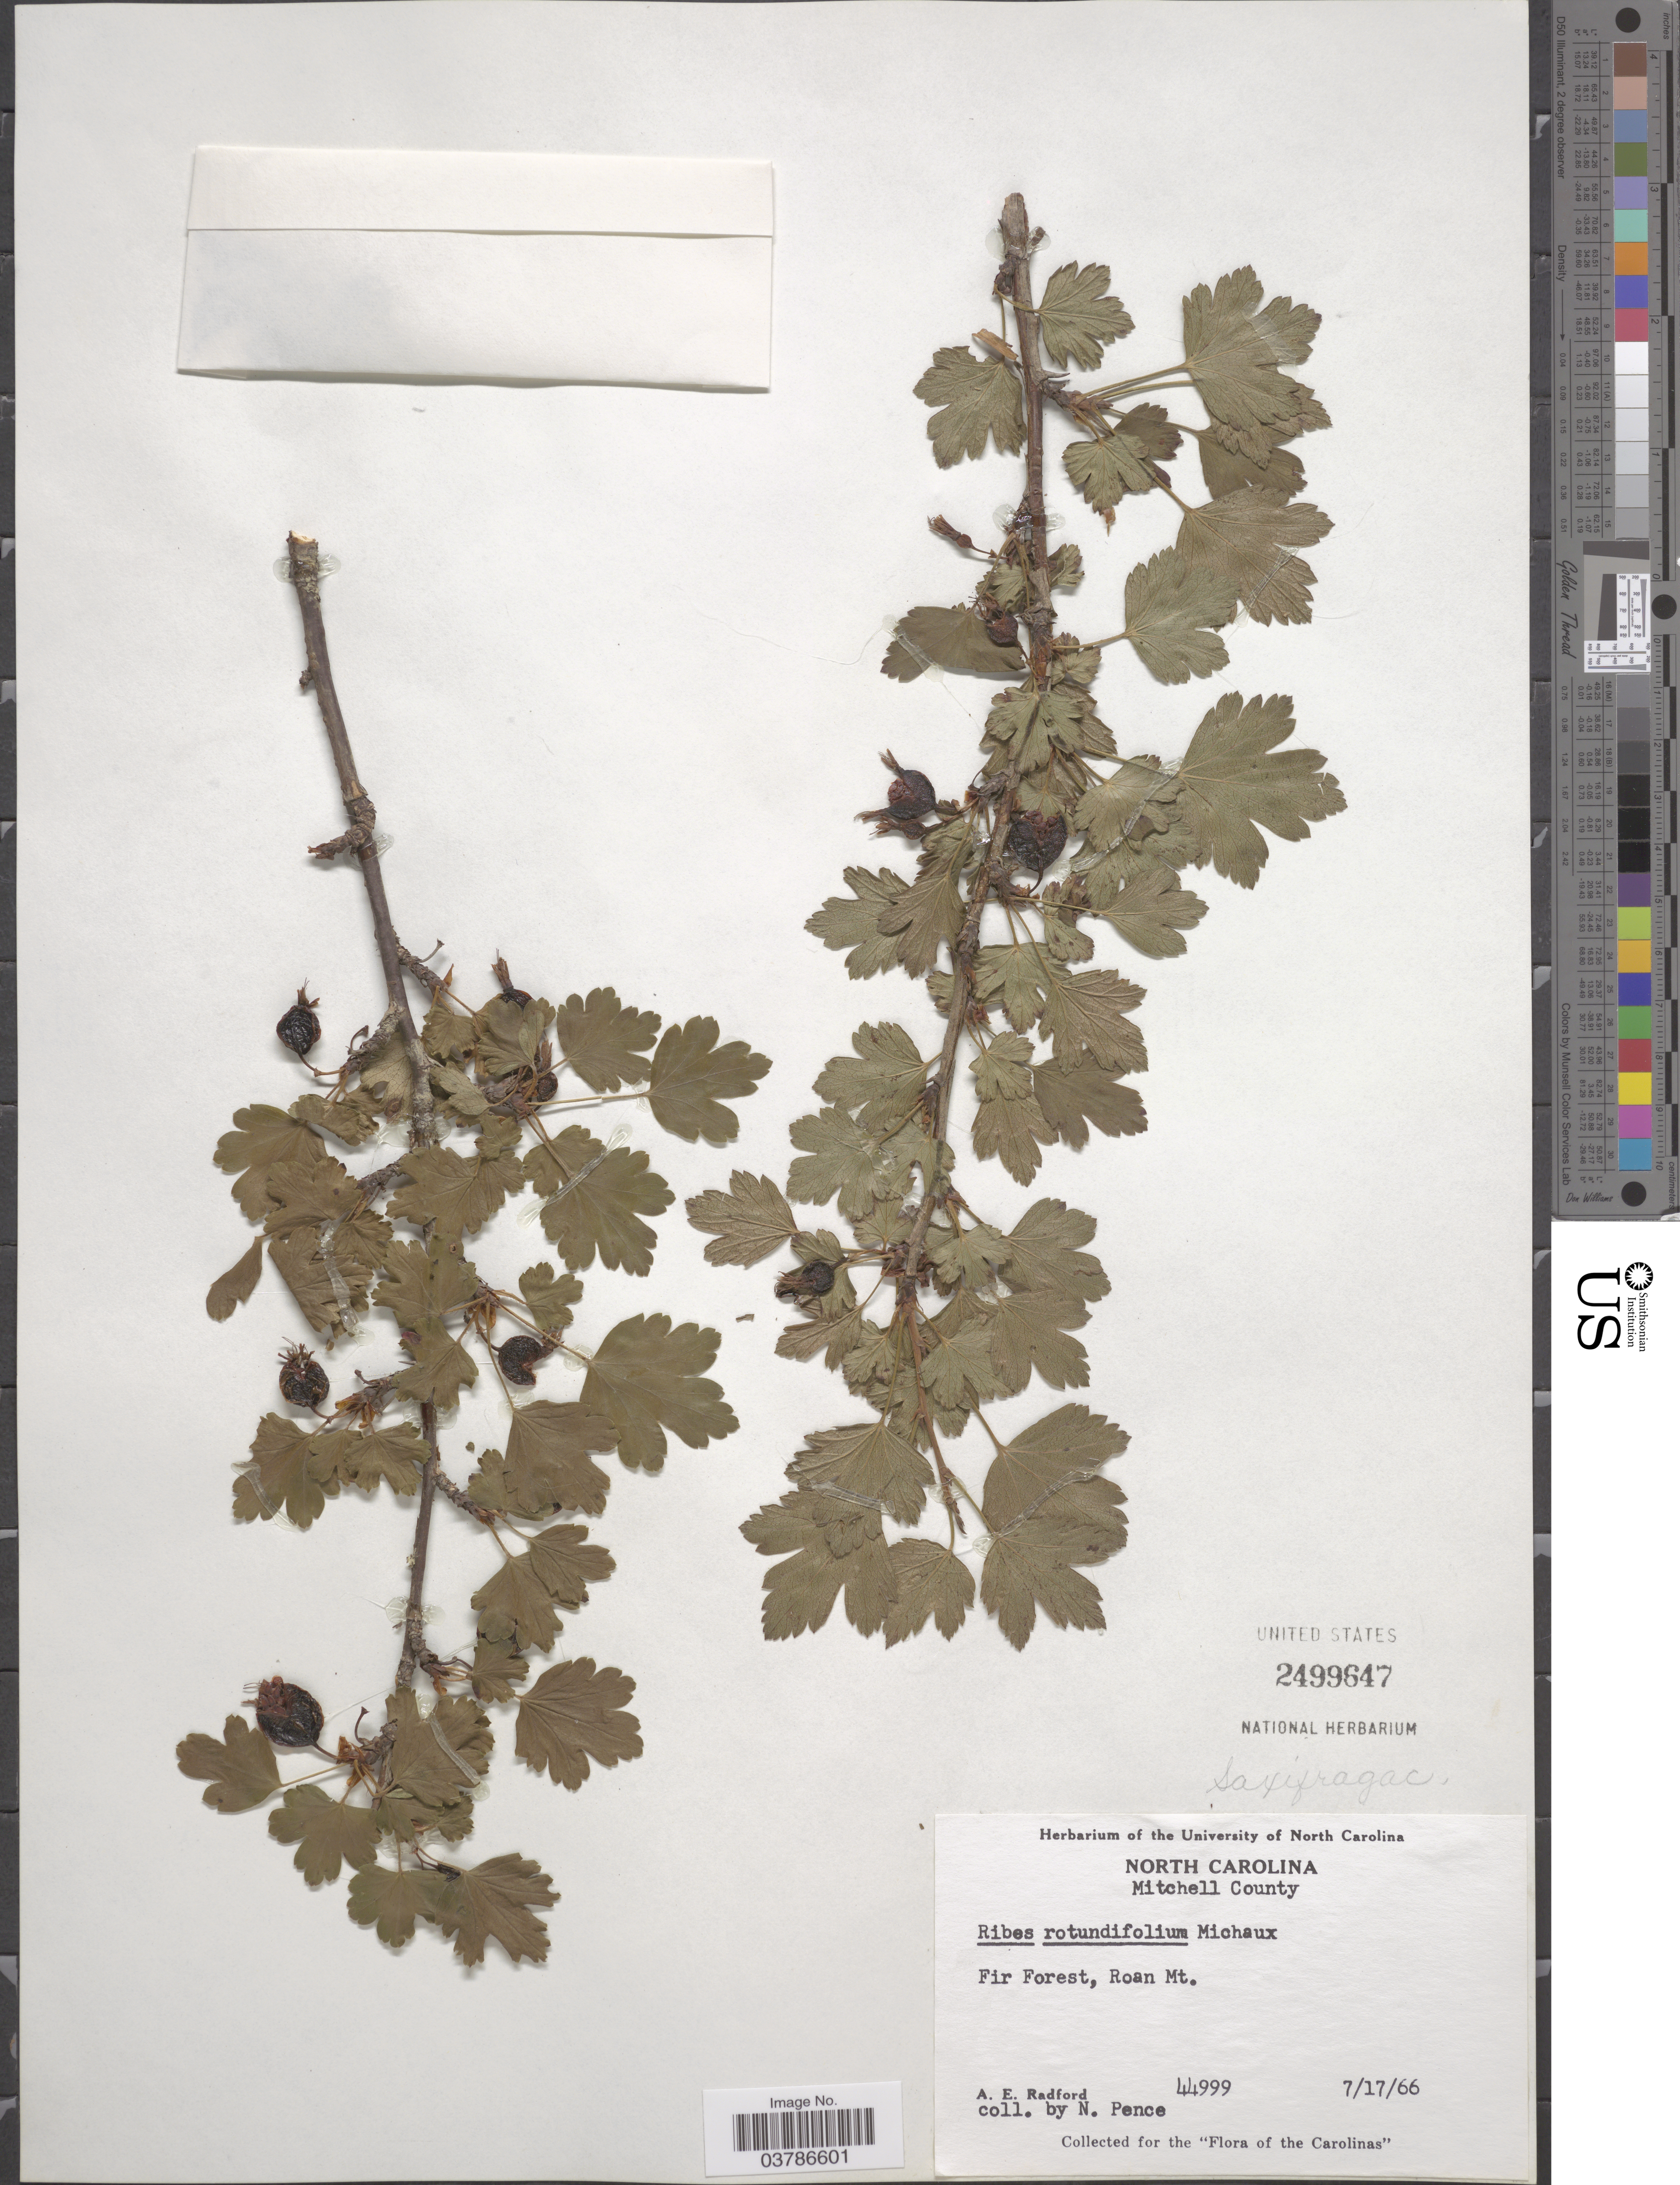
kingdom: Plantae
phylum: Tracheophyta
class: Magnoliopsida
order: Saxifragales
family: Grossulariaceae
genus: Ribes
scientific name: Ribes rotundifolium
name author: Michx.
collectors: N. Pence & A. E. Radford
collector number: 44999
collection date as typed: Transcribed d/m/y: 17/7/66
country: United States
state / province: North Carolina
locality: Mitchell County. Fir Forest, Roan Mt. The Carolinas.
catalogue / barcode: US 2499647